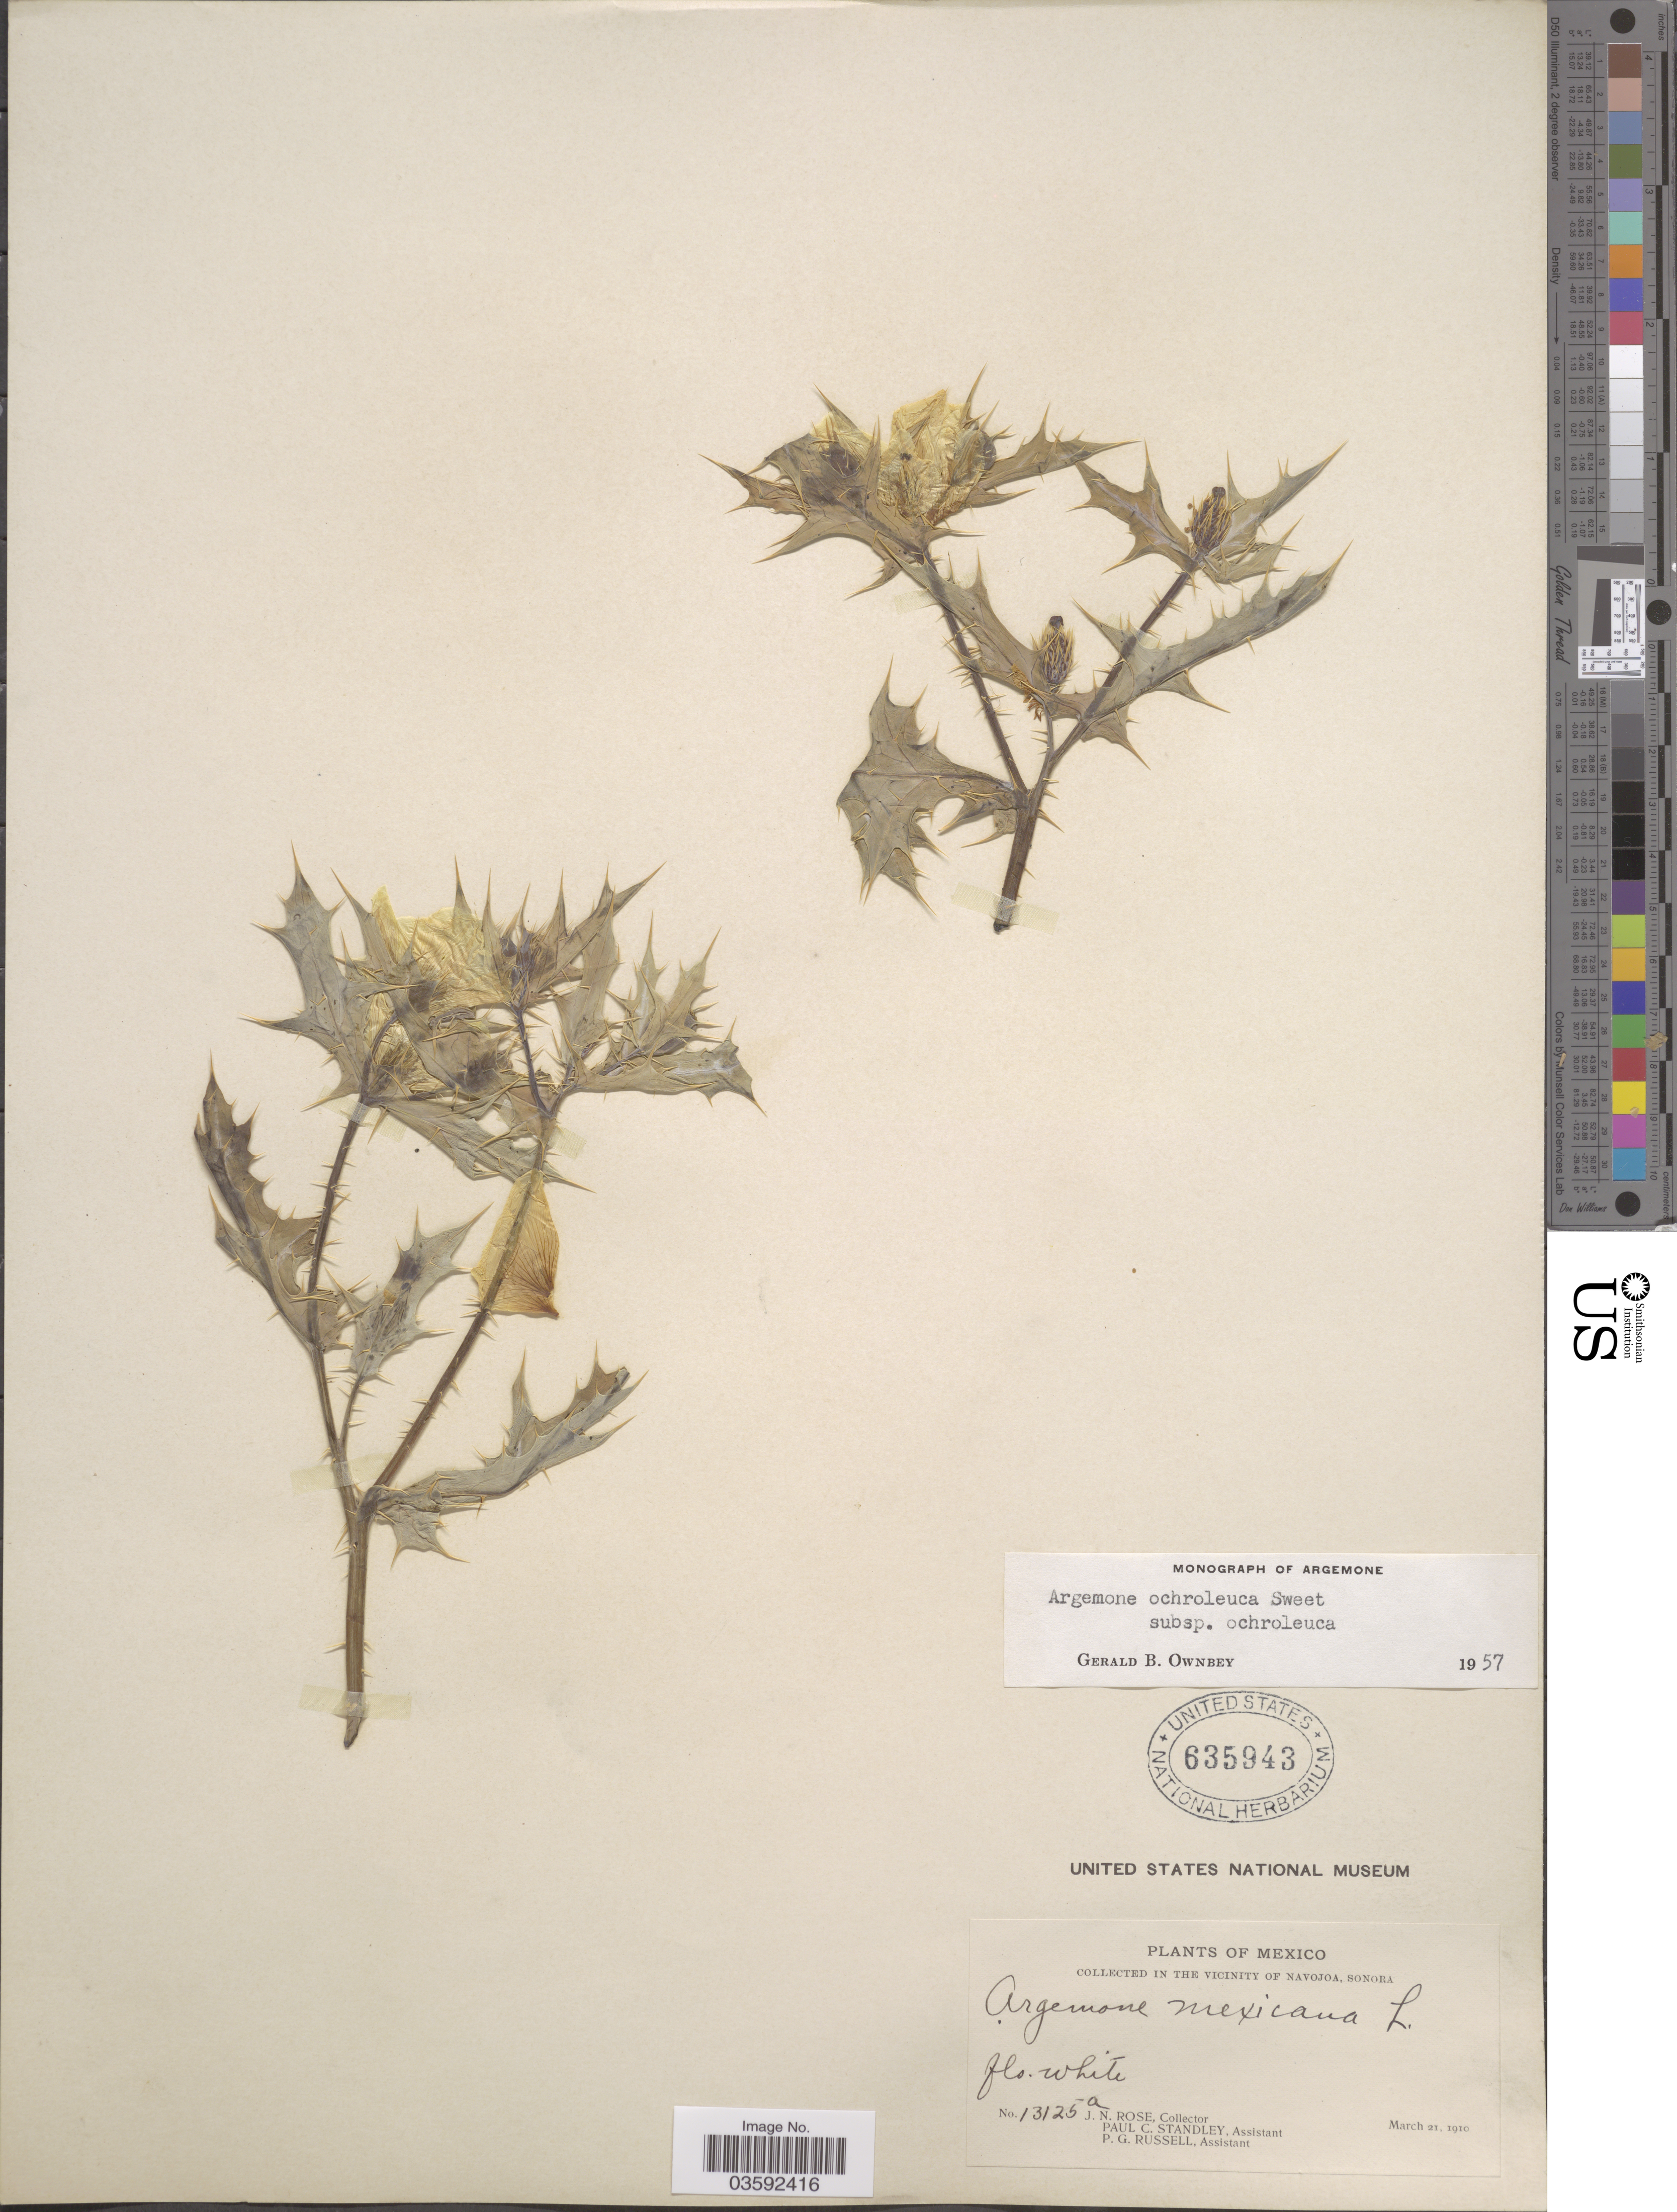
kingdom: Plantae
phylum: Tracheophyta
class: Magnoliopsida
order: Ranunculales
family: Papaveraceae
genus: Argemone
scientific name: Argemone ochroleuca subsp. ochroleuca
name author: Sweet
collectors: J. N. Rose, P. C. Standley & P. G. Russell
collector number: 13125a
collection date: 1910-03-21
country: Mexico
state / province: Sonora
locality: In the Vicinity of Navojoa.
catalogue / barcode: US 635943